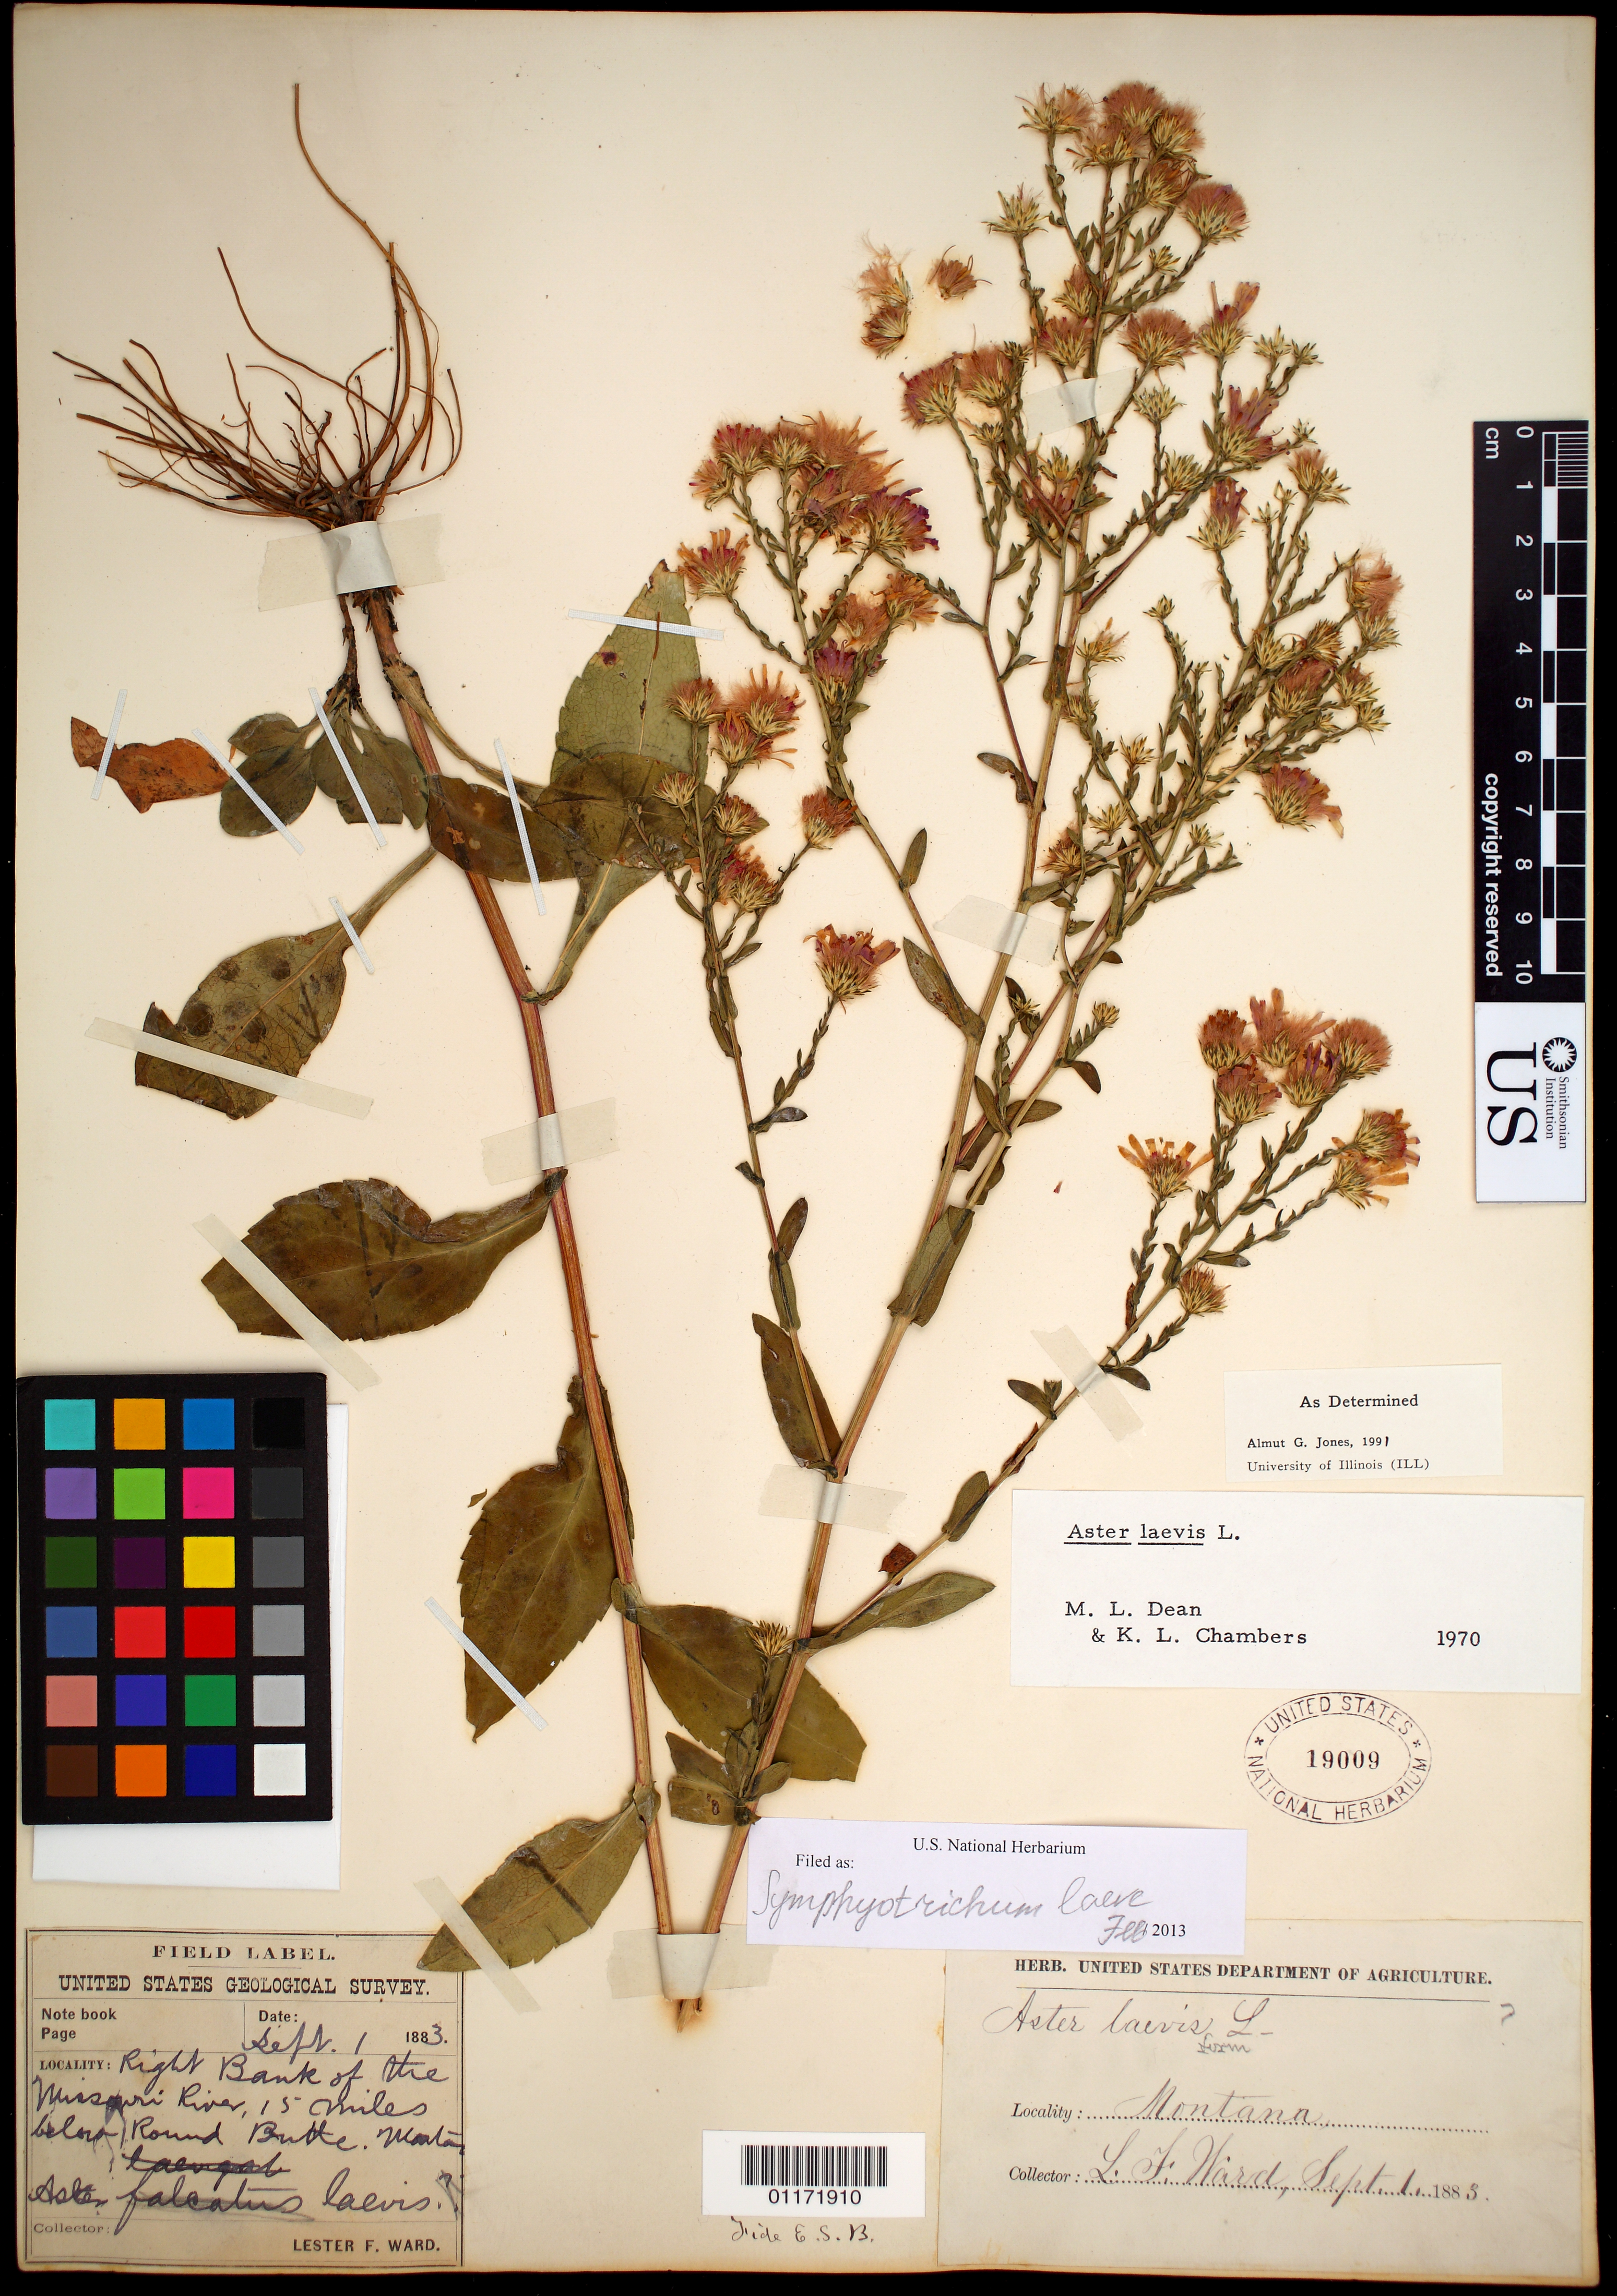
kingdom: Plantae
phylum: Tracheophyta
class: Magnoliopsida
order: Asterales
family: Asteraceae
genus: Symphyotrichum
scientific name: Symphyotrichum laeve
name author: (L.) Á. Löve & D. Löve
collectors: L. F. Ward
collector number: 92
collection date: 1883-09-01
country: United States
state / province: Montana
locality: Round Butte, right bank Missouri River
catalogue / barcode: US 19009